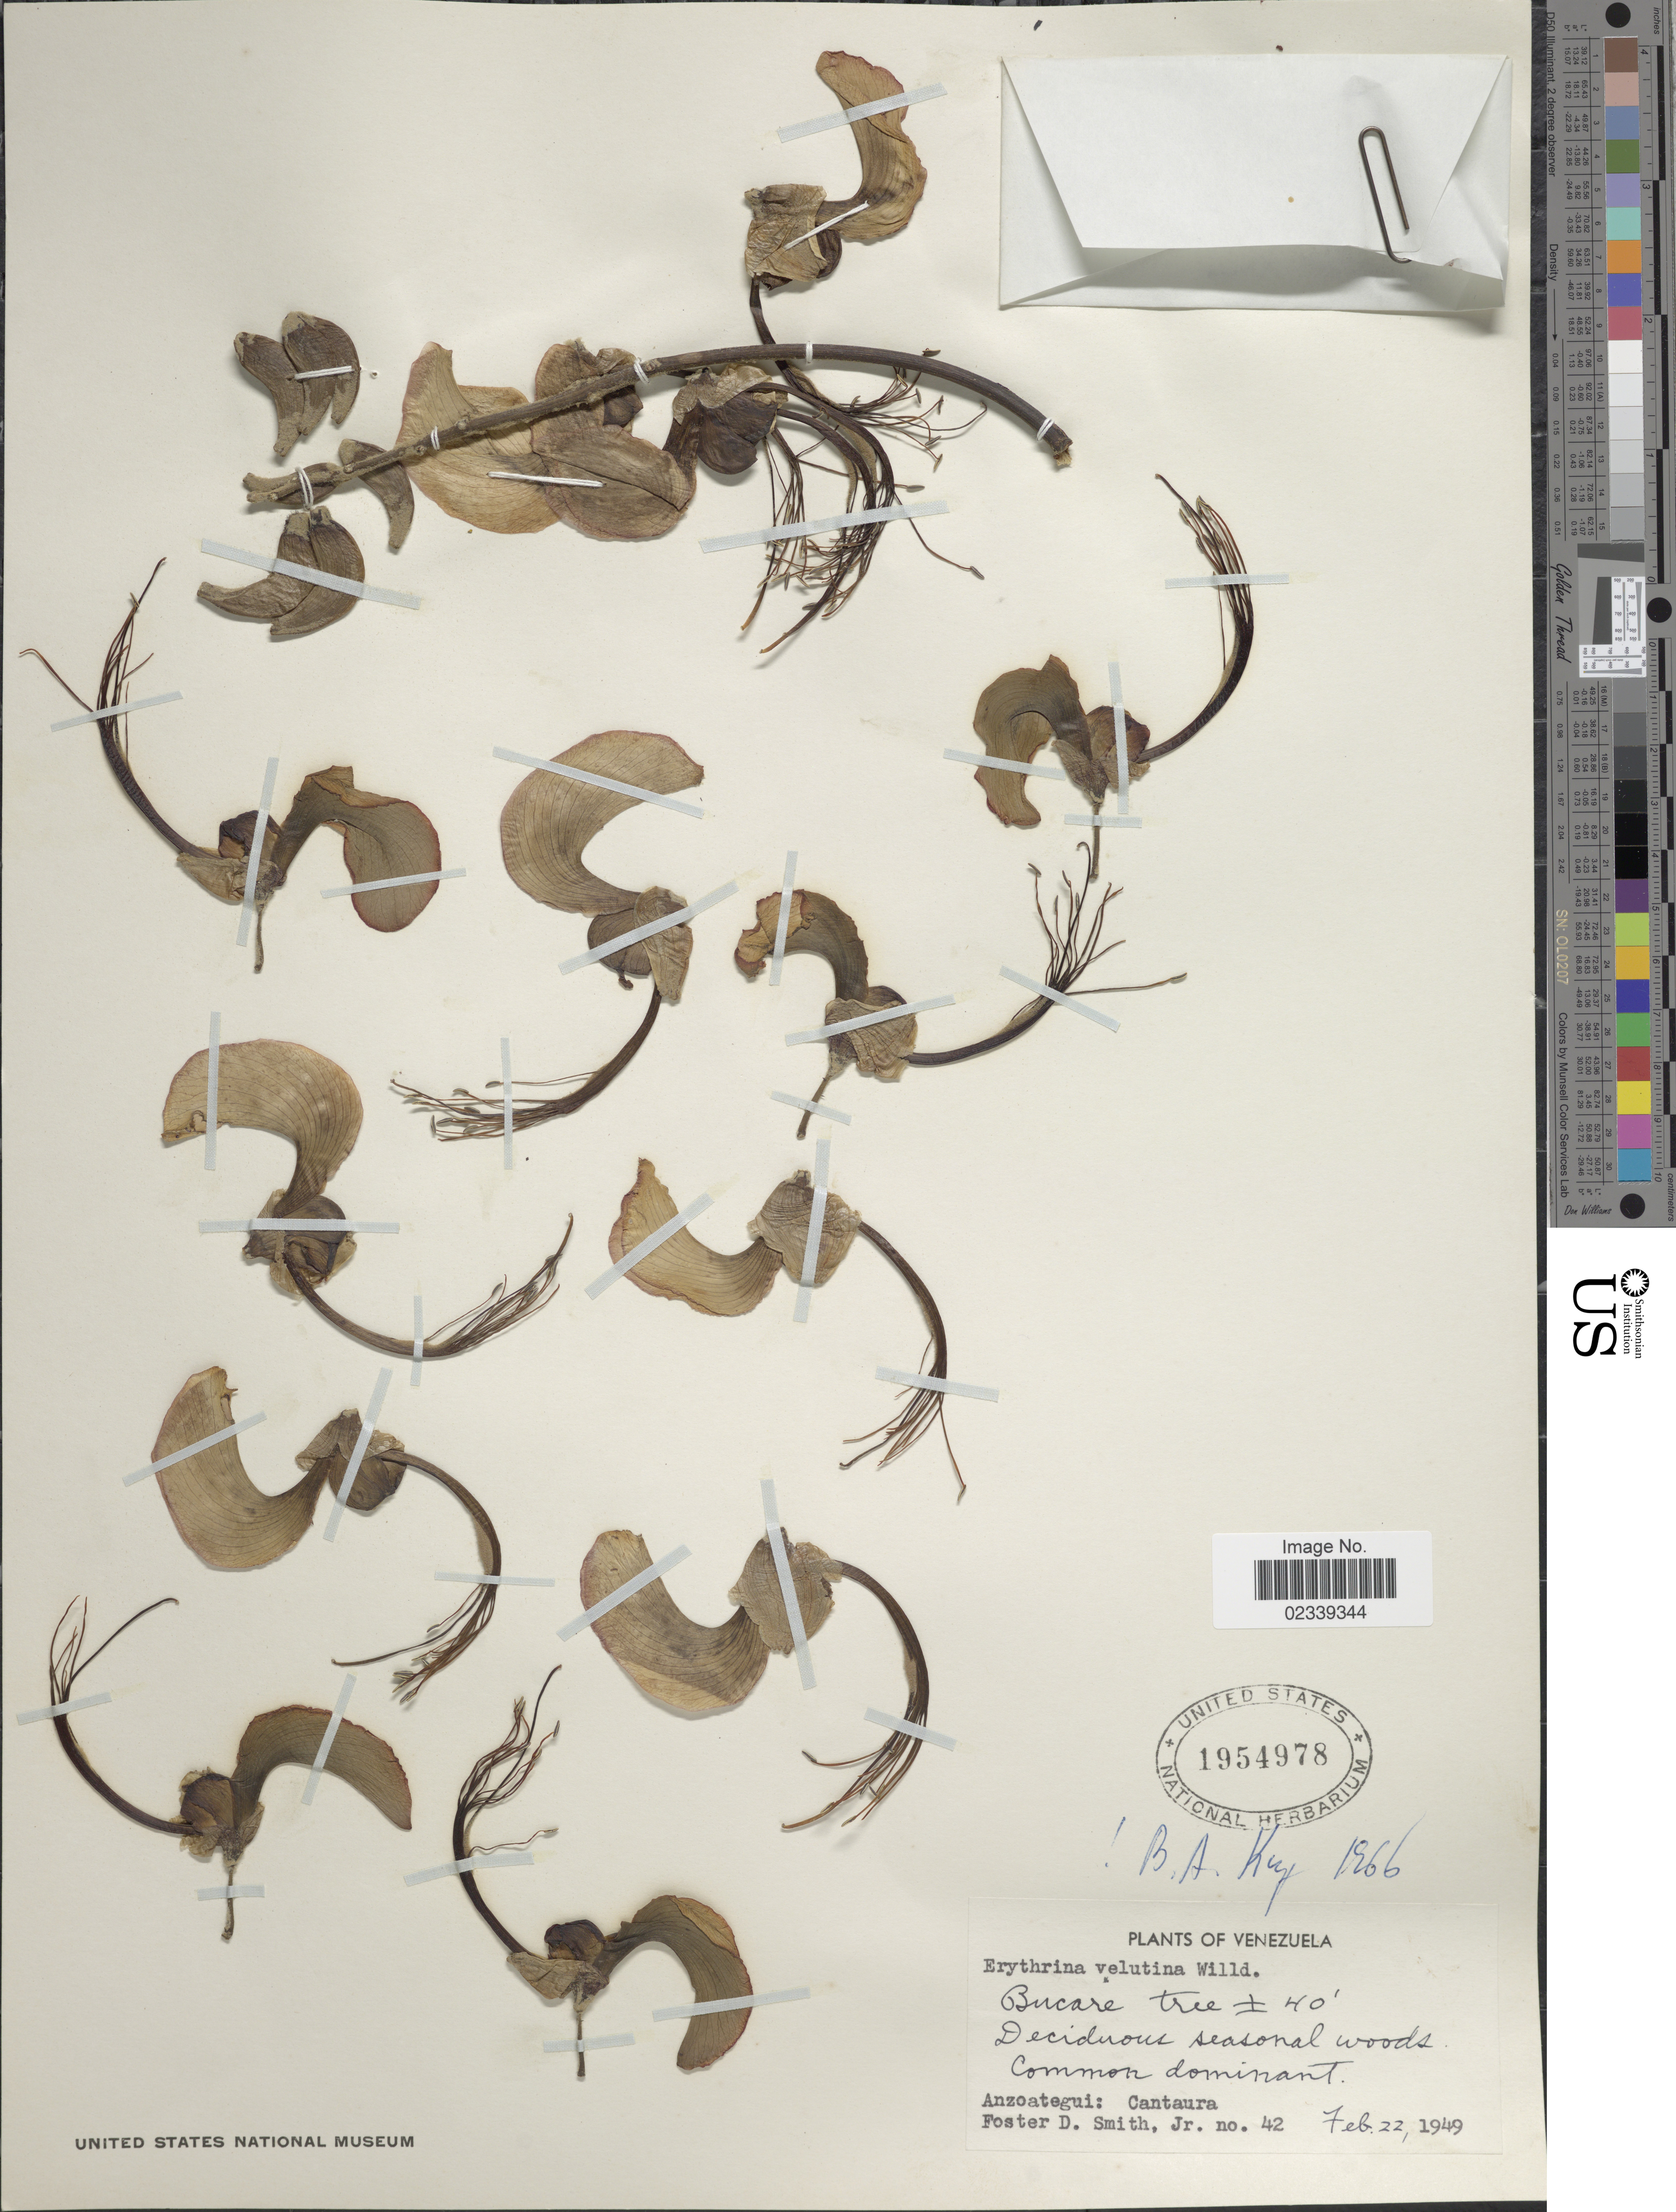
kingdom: Plantae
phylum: Tracheophyta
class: Magnoliopsida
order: Fabales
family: Fabaceae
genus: Erythrina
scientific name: Erythrina velutina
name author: Willd.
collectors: F. Smith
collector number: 42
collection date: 1949-02-22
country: Venezuela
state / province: Anzoategui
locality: Cantaura.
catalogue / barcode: US 1954978